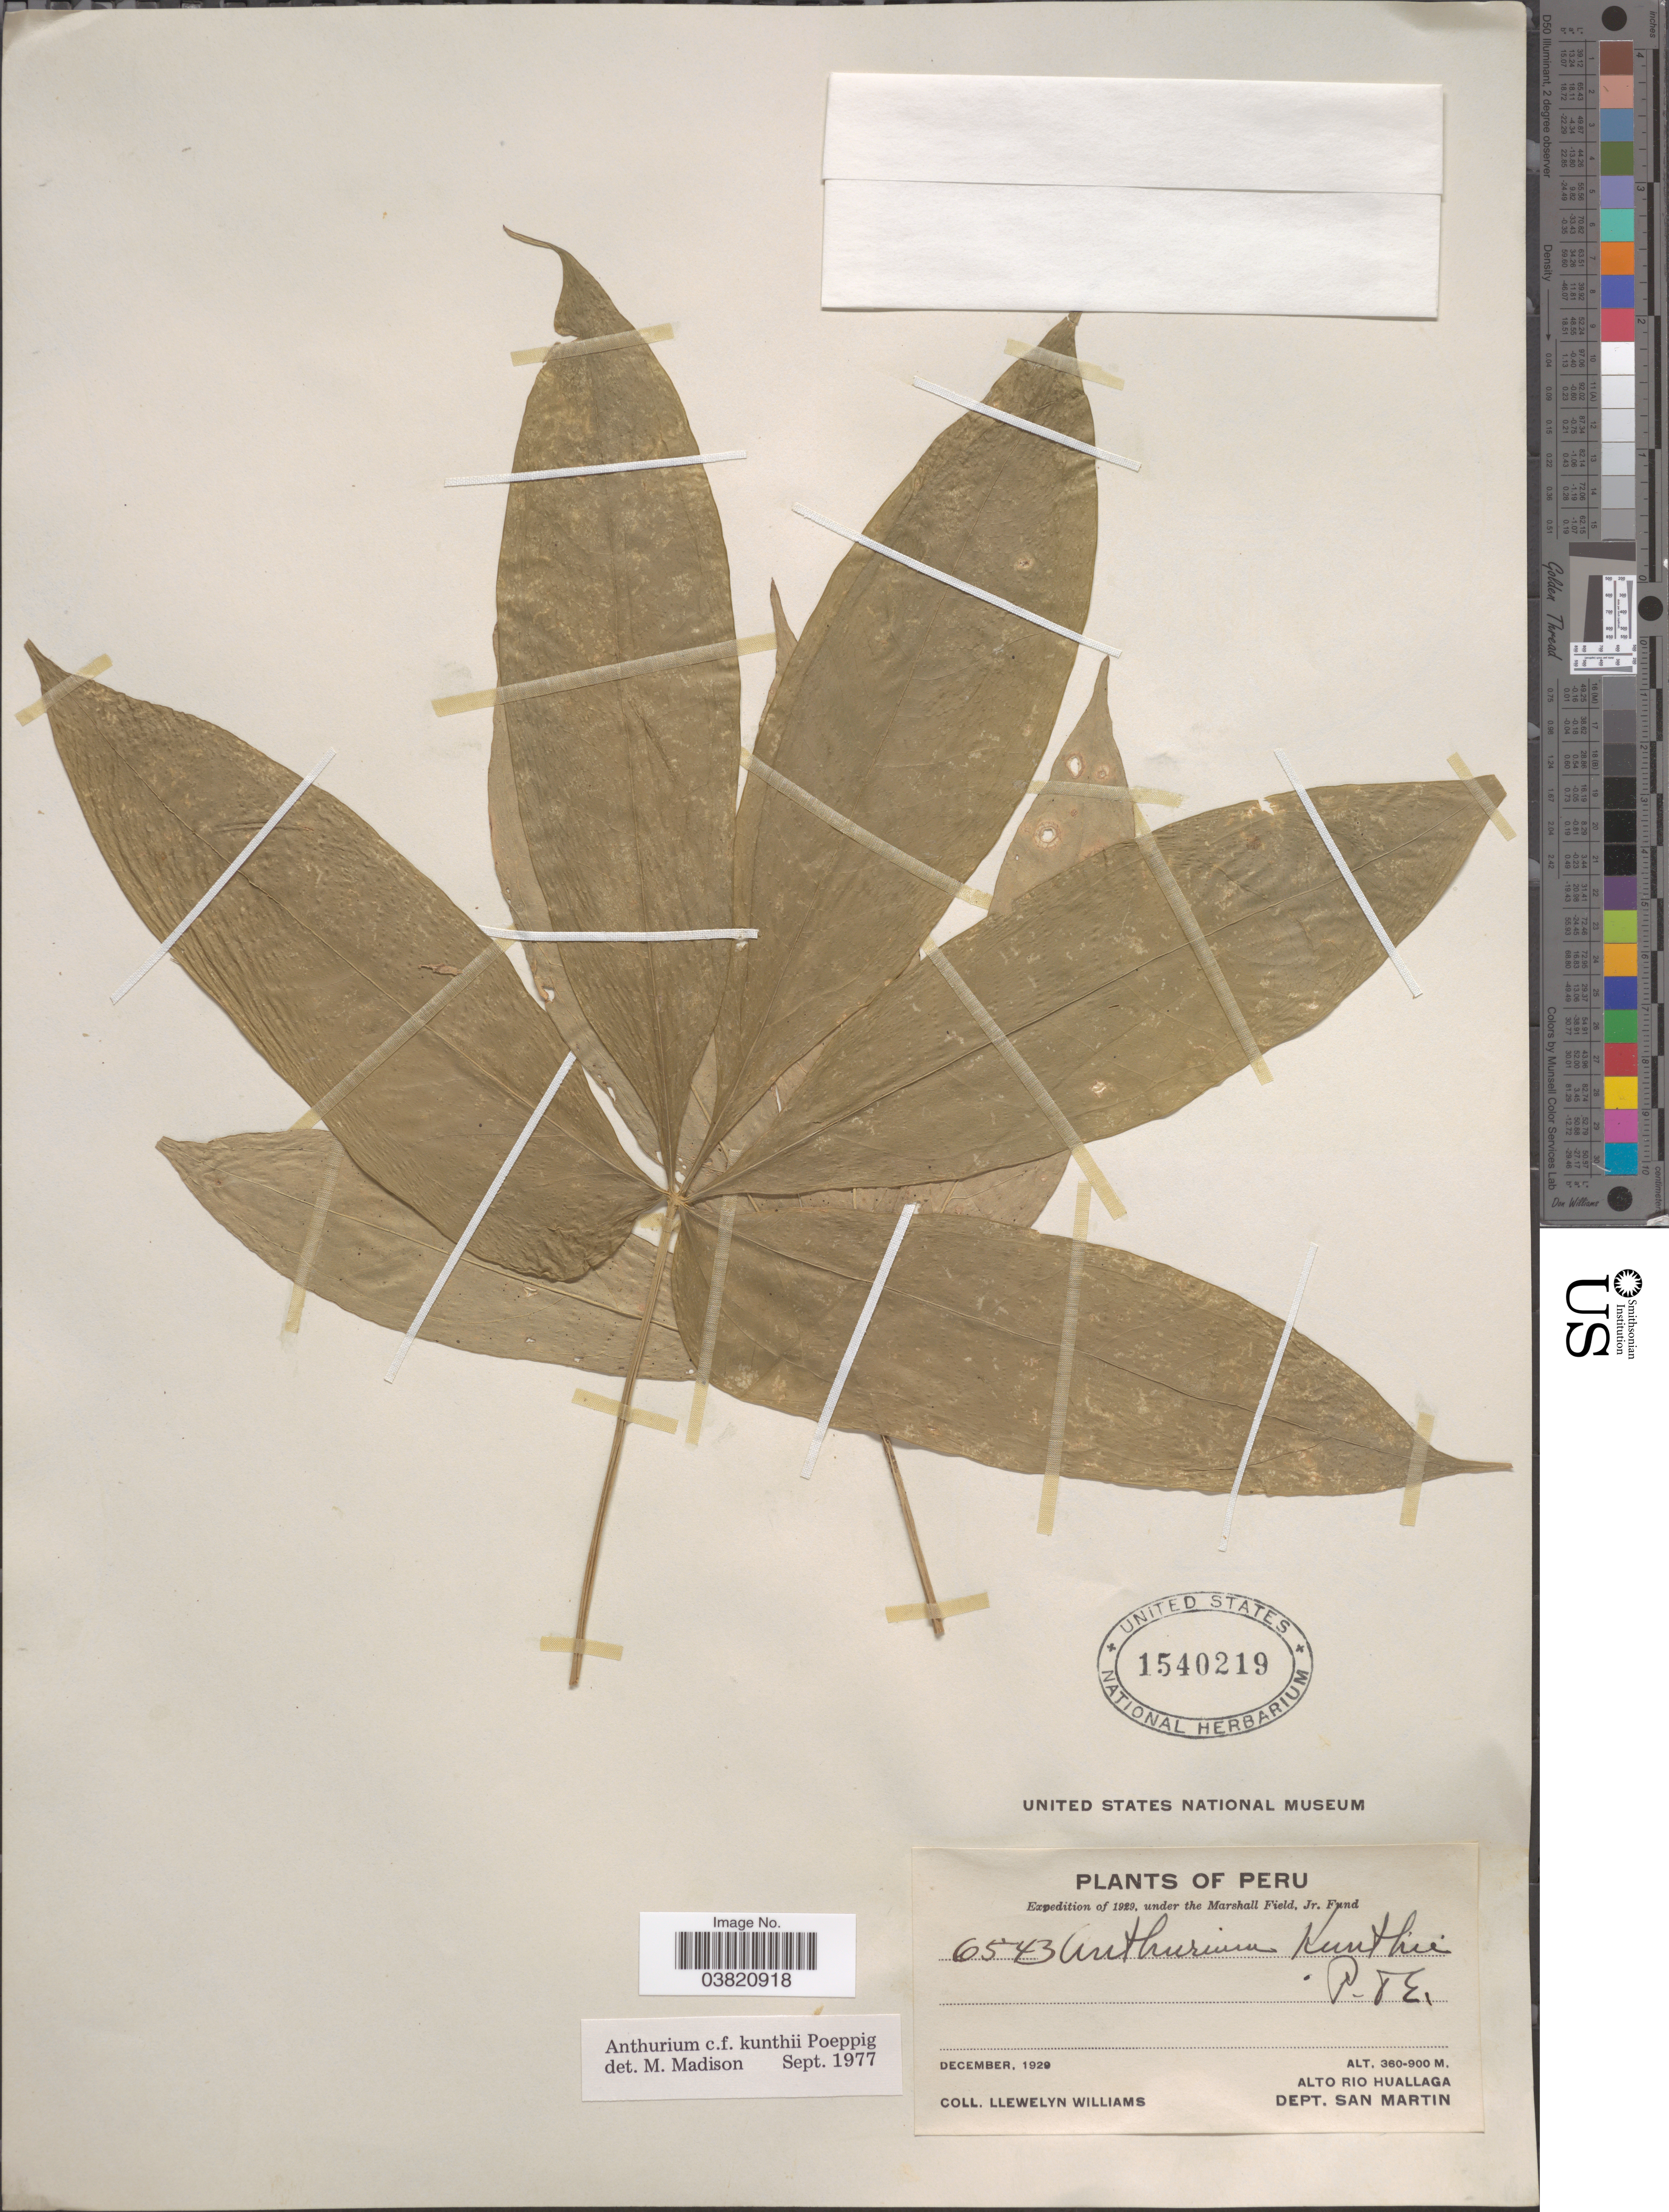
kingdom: Plantae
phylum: Tracheophyta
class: Liliopsida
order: Alismatales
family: Araceae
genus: Anthurium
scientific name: Anthurium kunthii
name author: Poepp.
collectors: Ll. Williams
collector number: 6543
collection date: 1929-12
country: Peru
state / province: San Martín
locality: Alto Rio Huallaga. Dept. San Martin.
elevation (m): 360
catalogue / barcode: US 1540219